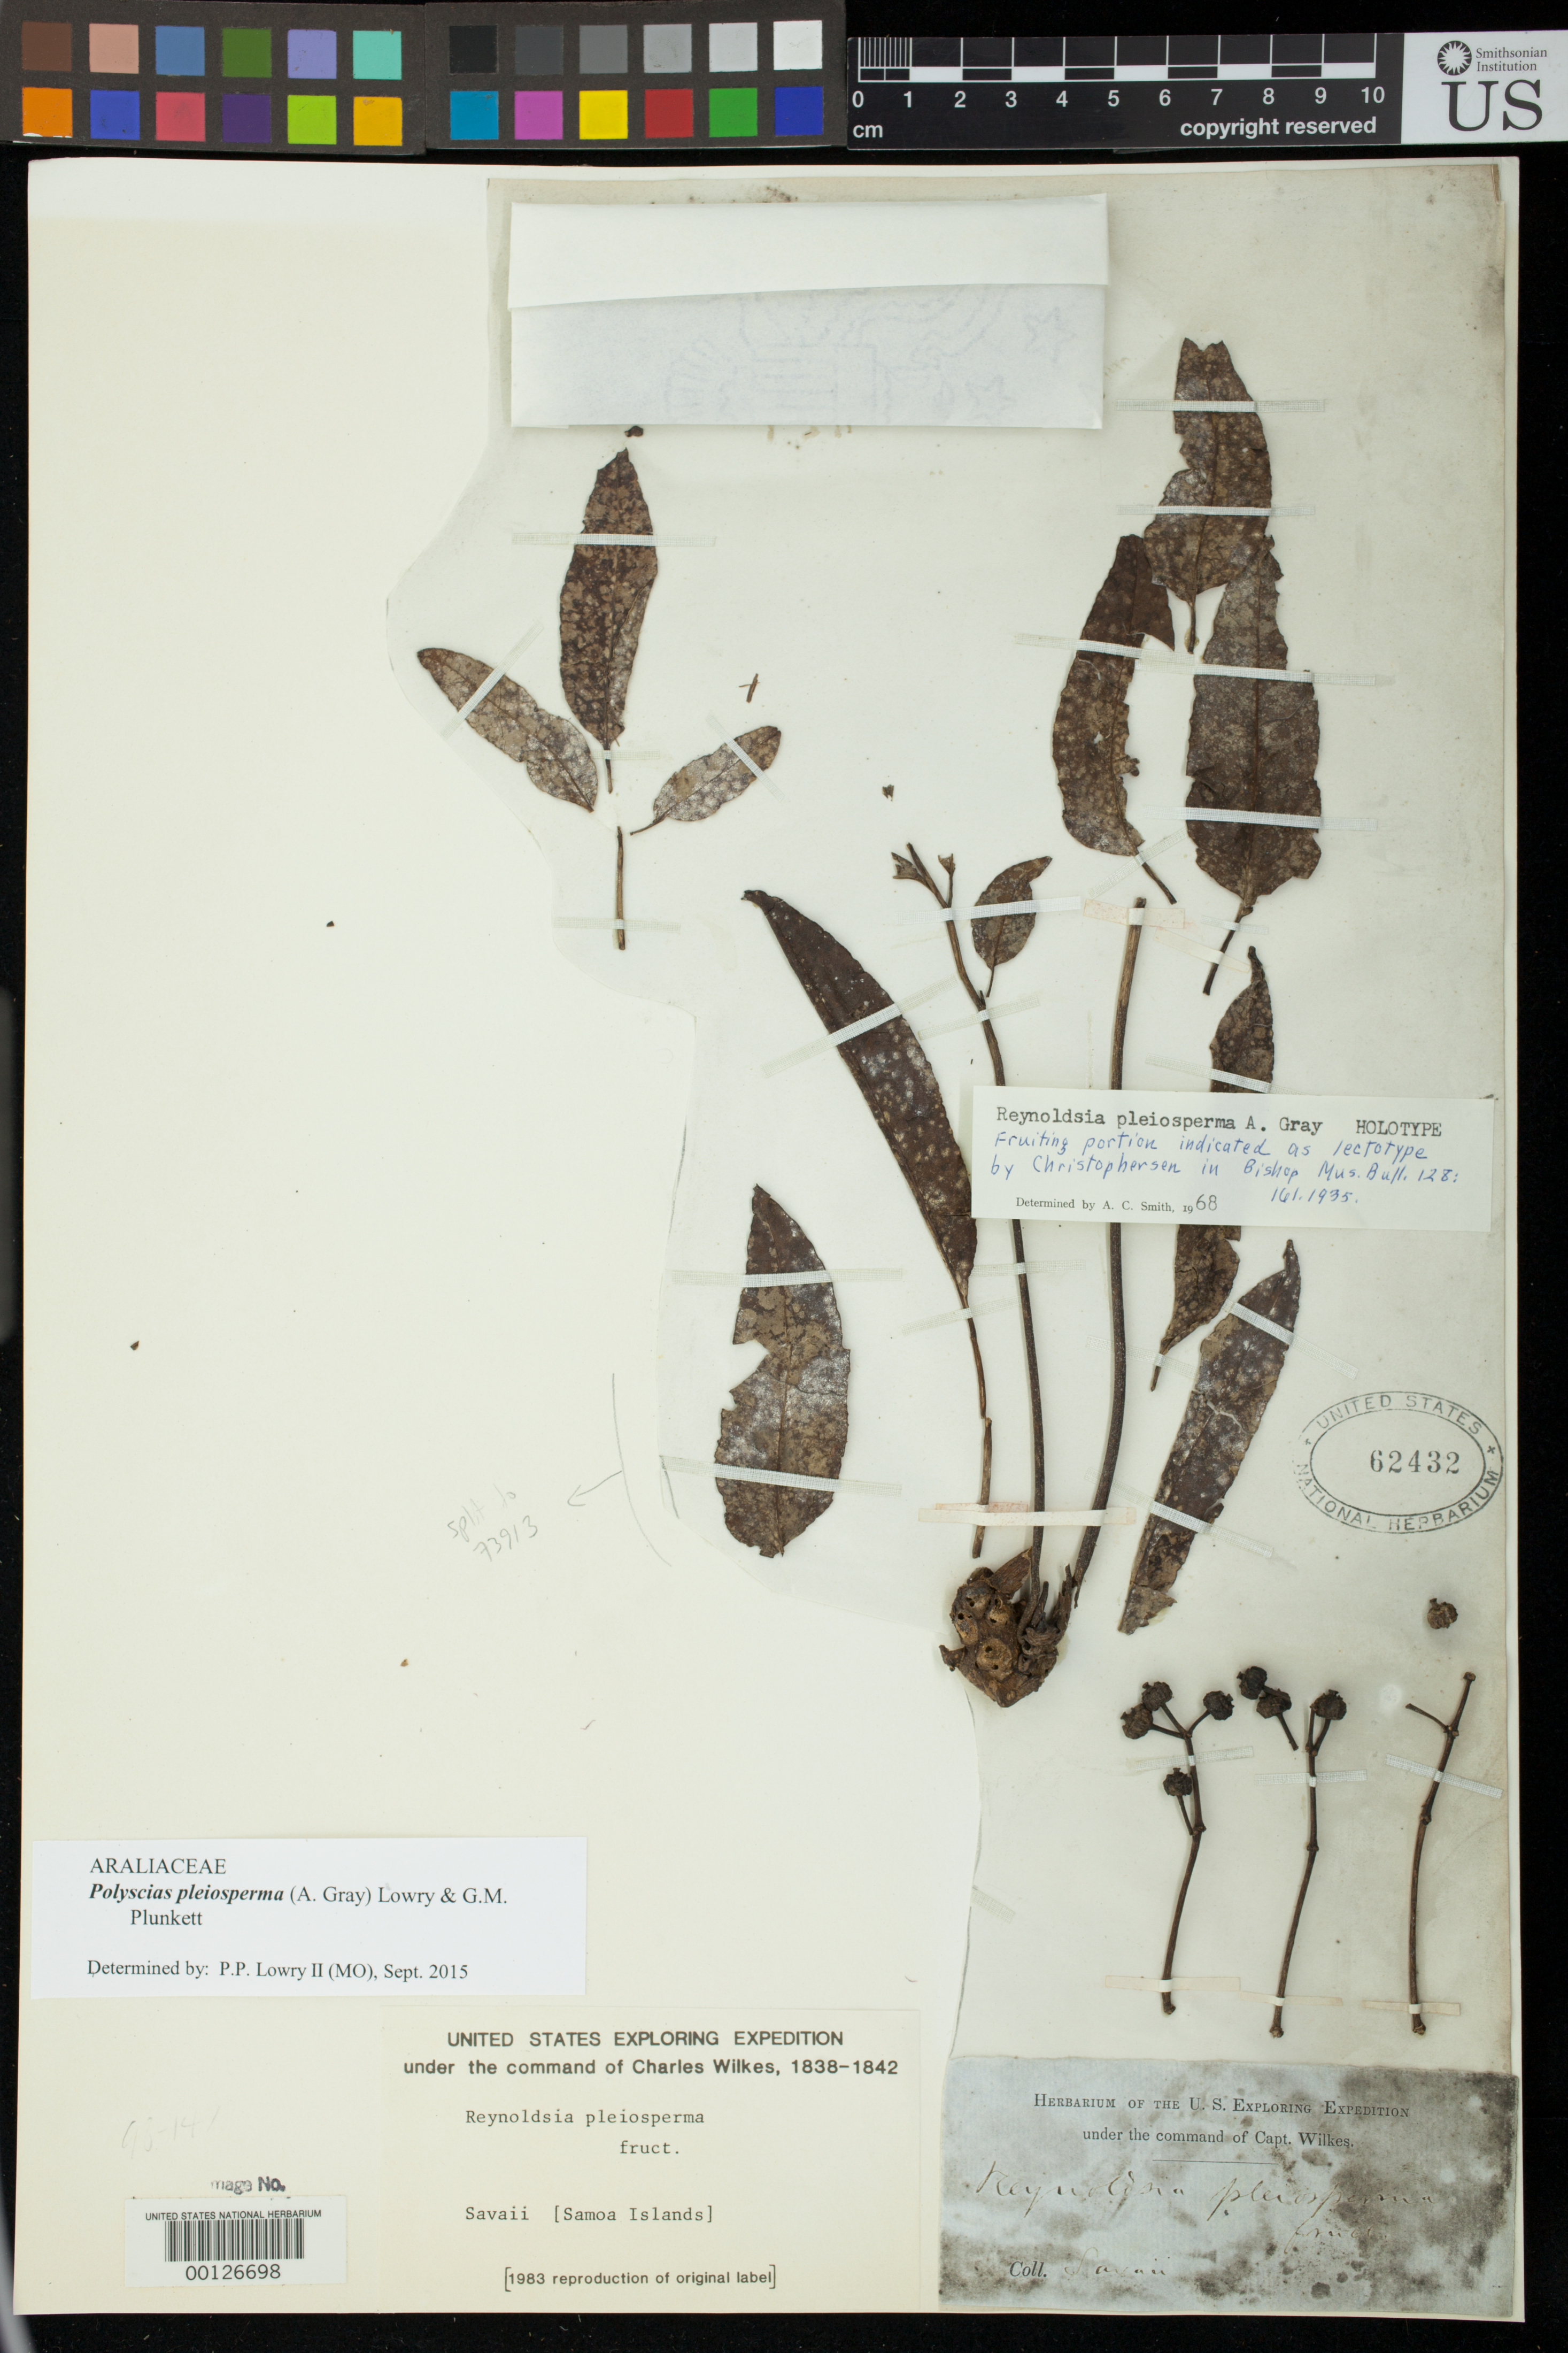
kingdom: Plantae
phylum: Tracheophyta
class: Magnoliopsida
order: Apiales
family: Araliaceae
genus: Reynoldsia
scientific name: Reynoldsia pleiosperma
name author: A. Gray in Wilkes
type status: Lectotype; Syntype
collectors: Wilkes Explor. Exped.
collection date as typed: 1838 to -- --- 1842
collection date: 1838/1842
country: Samoa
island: Savai'i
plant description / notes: Sheet apparently originally mounted with 2 elements; second element split to USNH 73913 as type of Reynoldsia grayana Christoph.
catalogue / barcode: US 62432